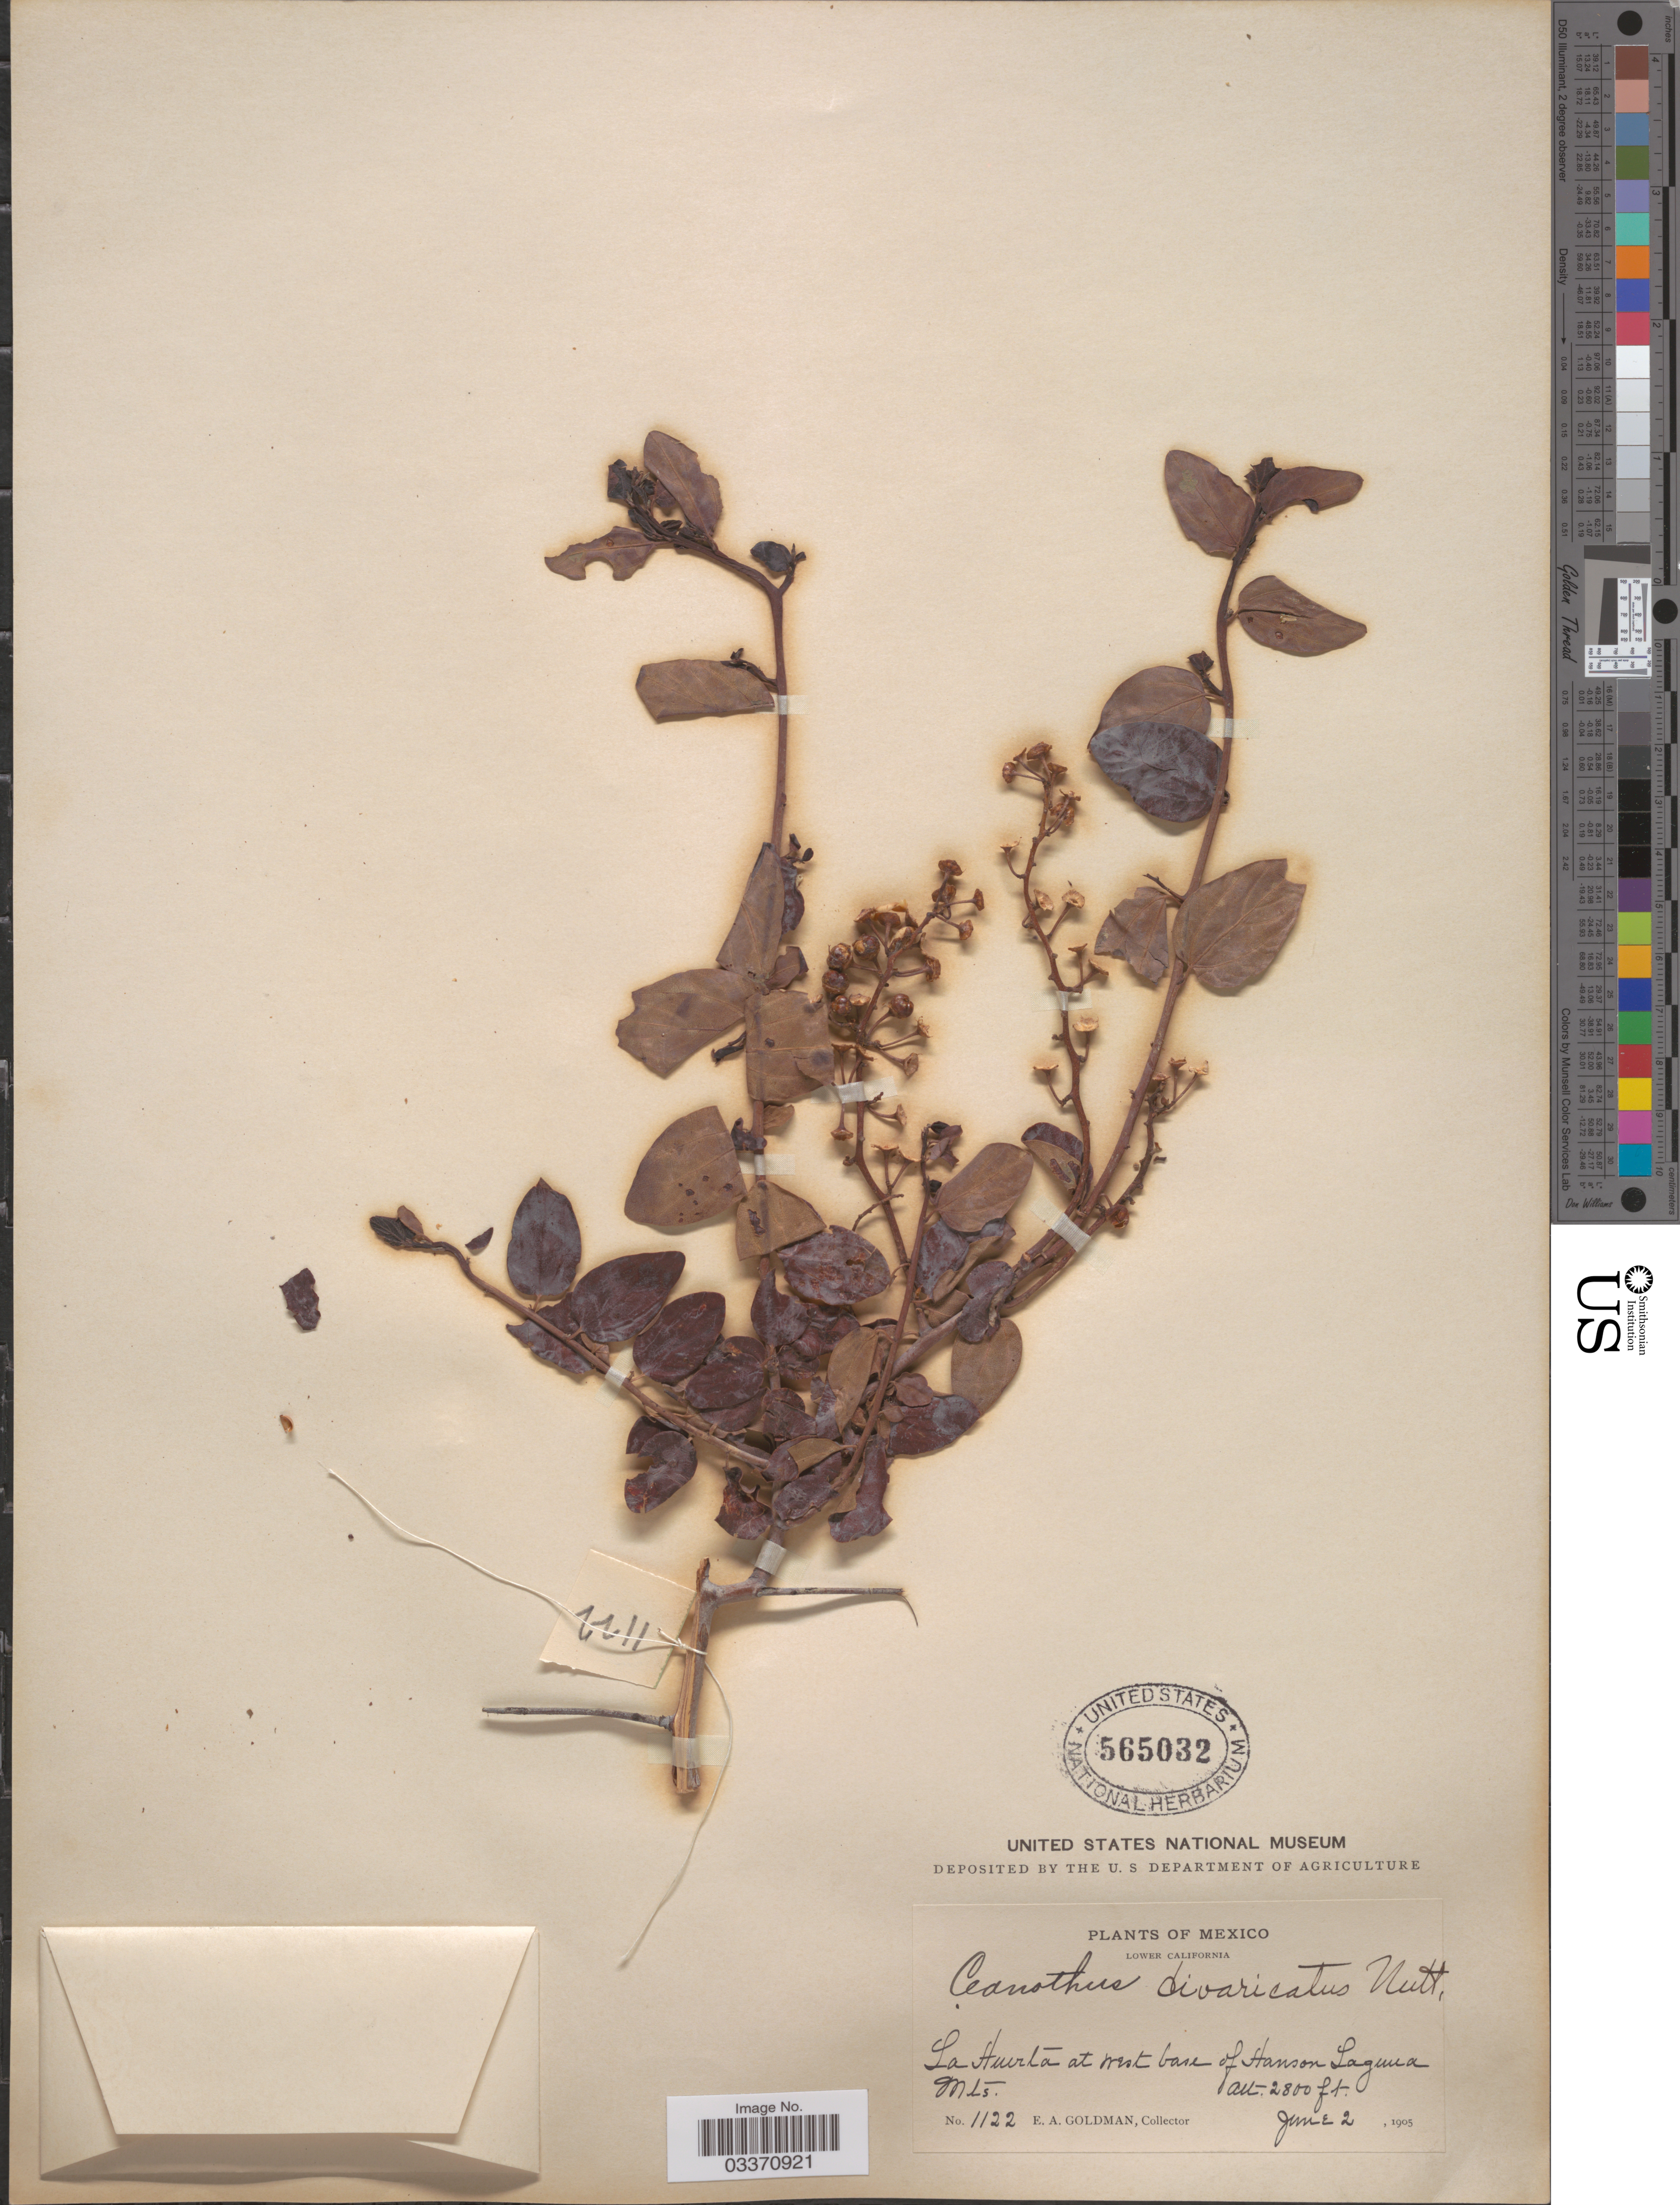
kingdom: Plantae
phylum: Tracheophyta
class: Magnoliopsida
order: Rosales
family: Rhamnaceae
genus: Ceanothus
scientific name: Ceanothus divaricatus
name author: Nutt. ex Torr. & S.F. Gray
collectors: E. A. Goldman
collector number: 1122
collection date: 1905-06-02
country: Mexico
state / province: Baja California Norte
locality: Lower California. La Huerta at west base of Stanson Laguna Mts.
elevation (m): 853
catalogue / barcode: US 565032